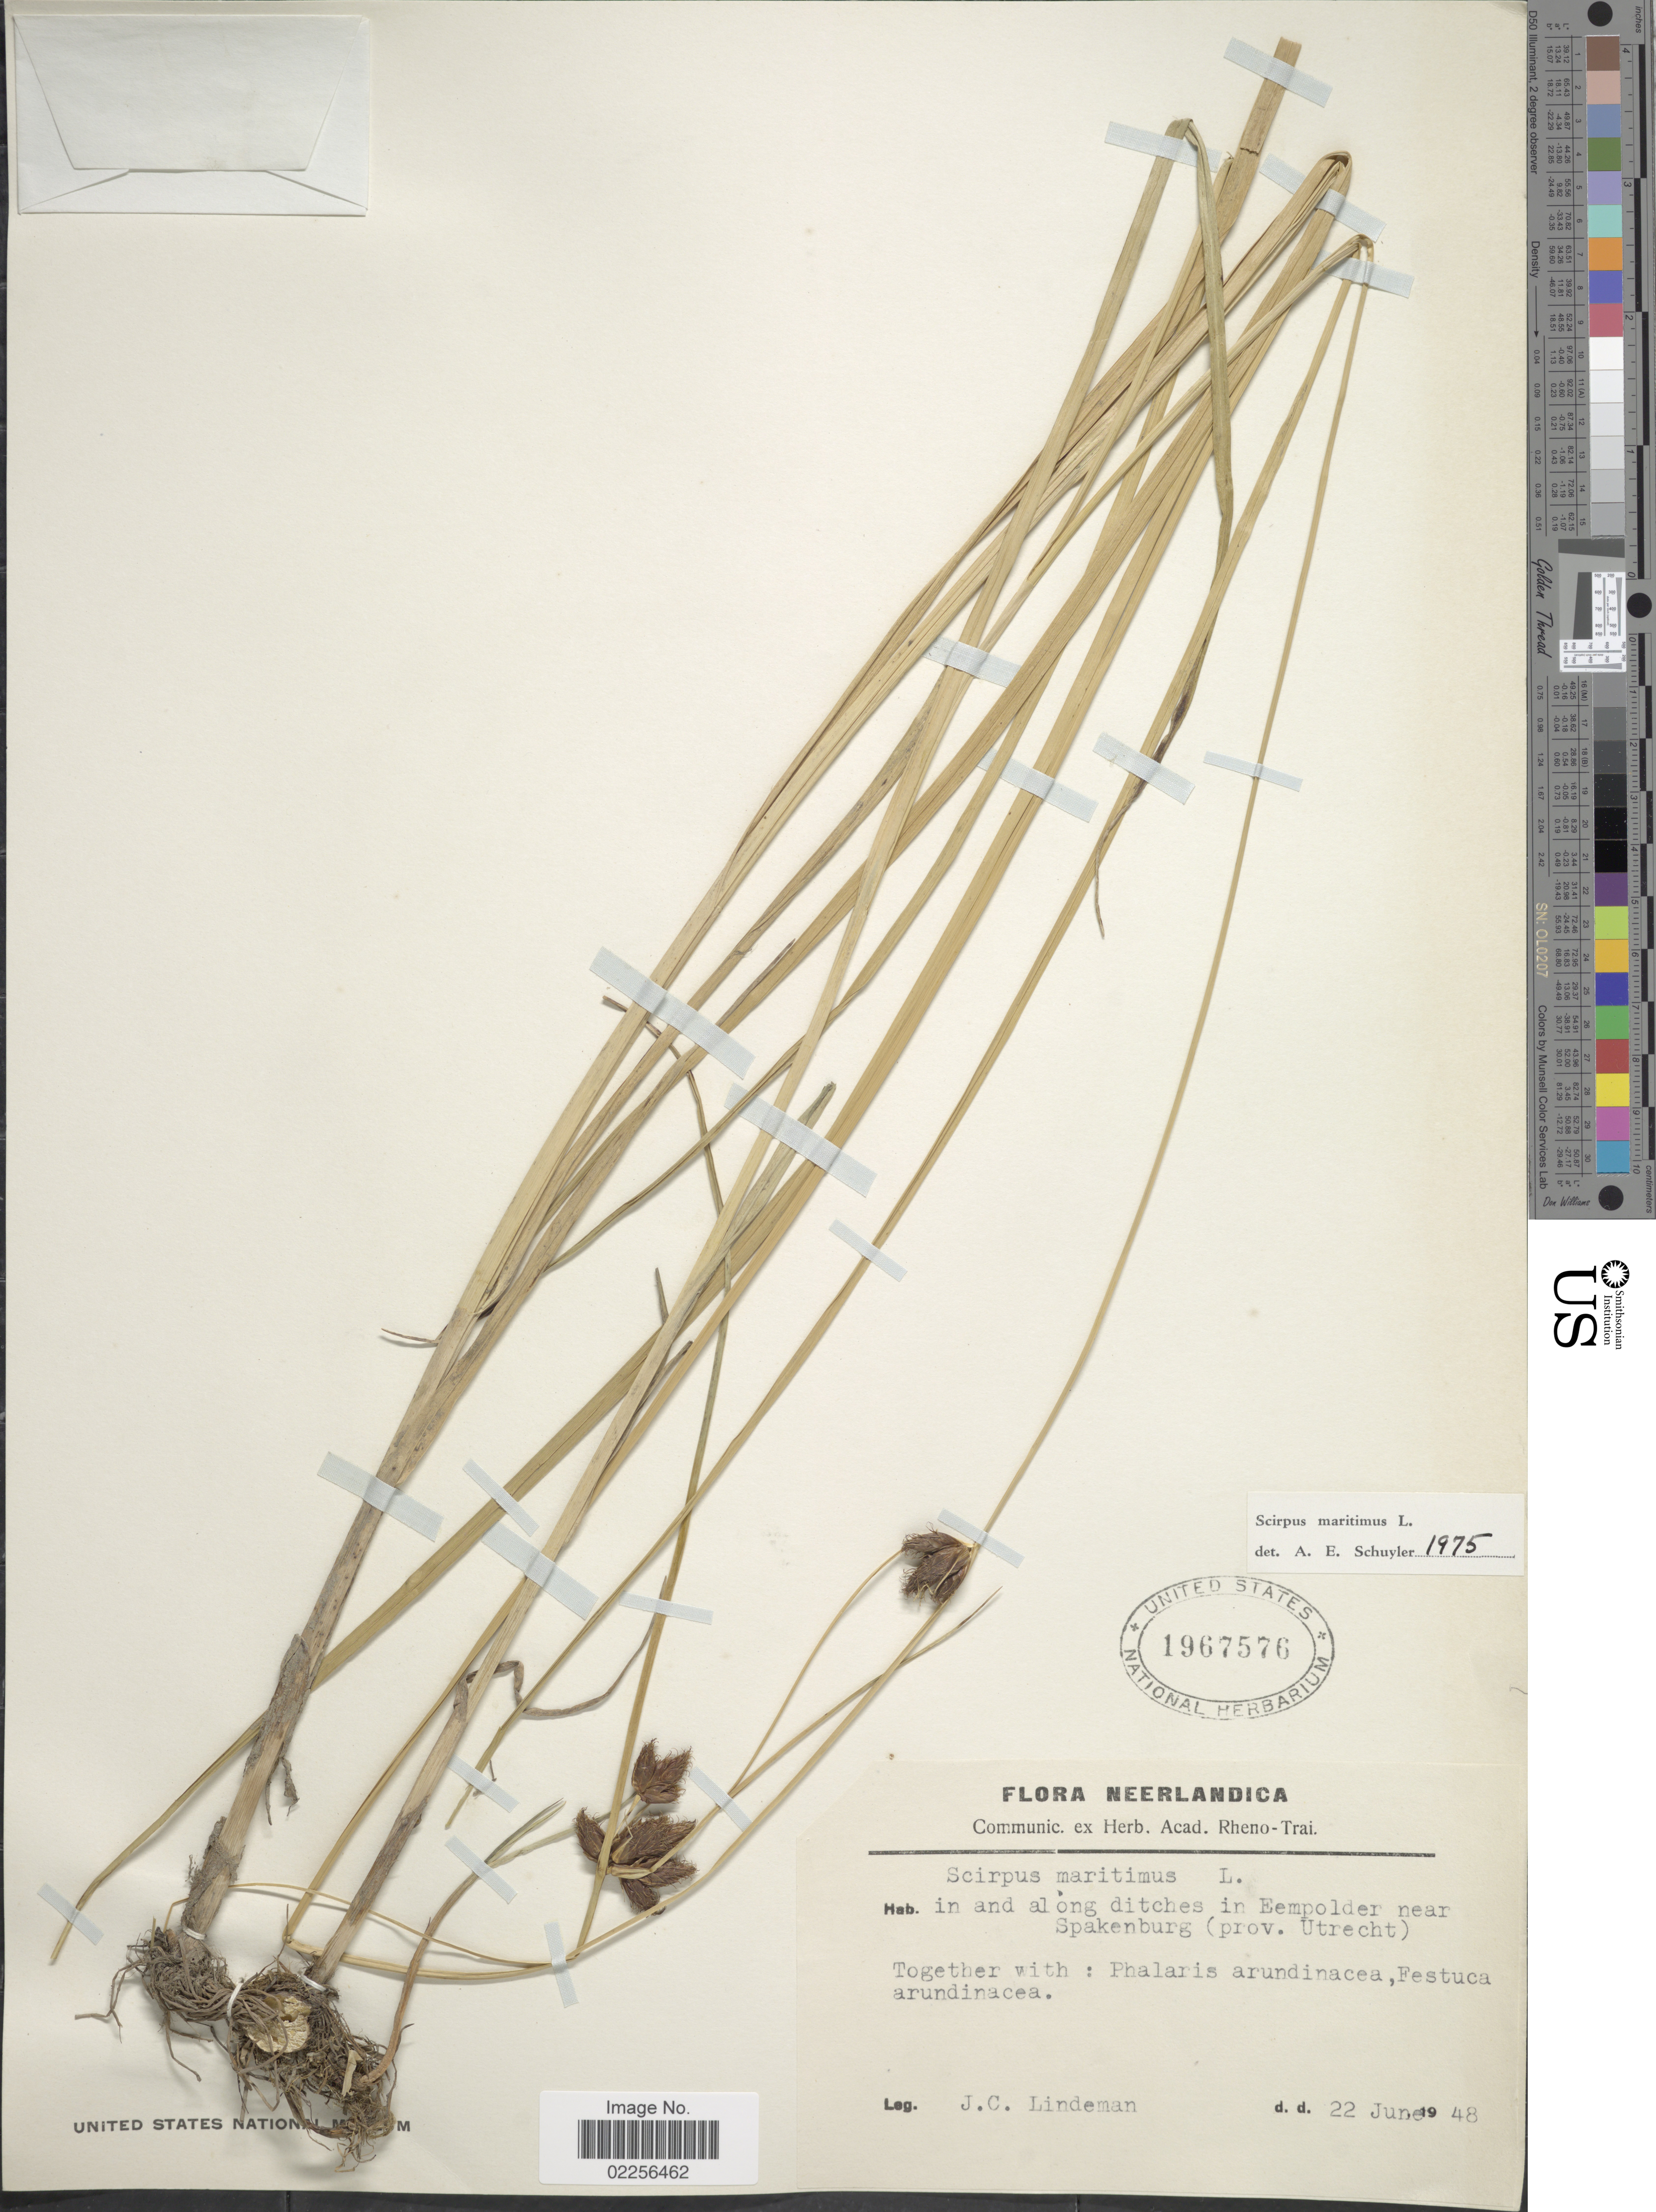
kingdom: Plantae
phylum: Tracheophyta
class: Liliopsida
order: Poales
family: Cyperaceae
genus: Bolboschoenus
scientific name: Bolboschoenus maritimus subsp. maritimus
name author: (L.) Palla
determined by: Strong, Mark T., (BOT), Smithsonian Institution - National Museum of Natural History (UNITED STATES)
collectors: J. C. Lindeman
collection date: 1948-06-22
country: Netherlands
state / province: Utrecht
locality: Neerlandica, in and along ditches in Eempolder near Spakenburg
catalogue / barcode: US 1967576